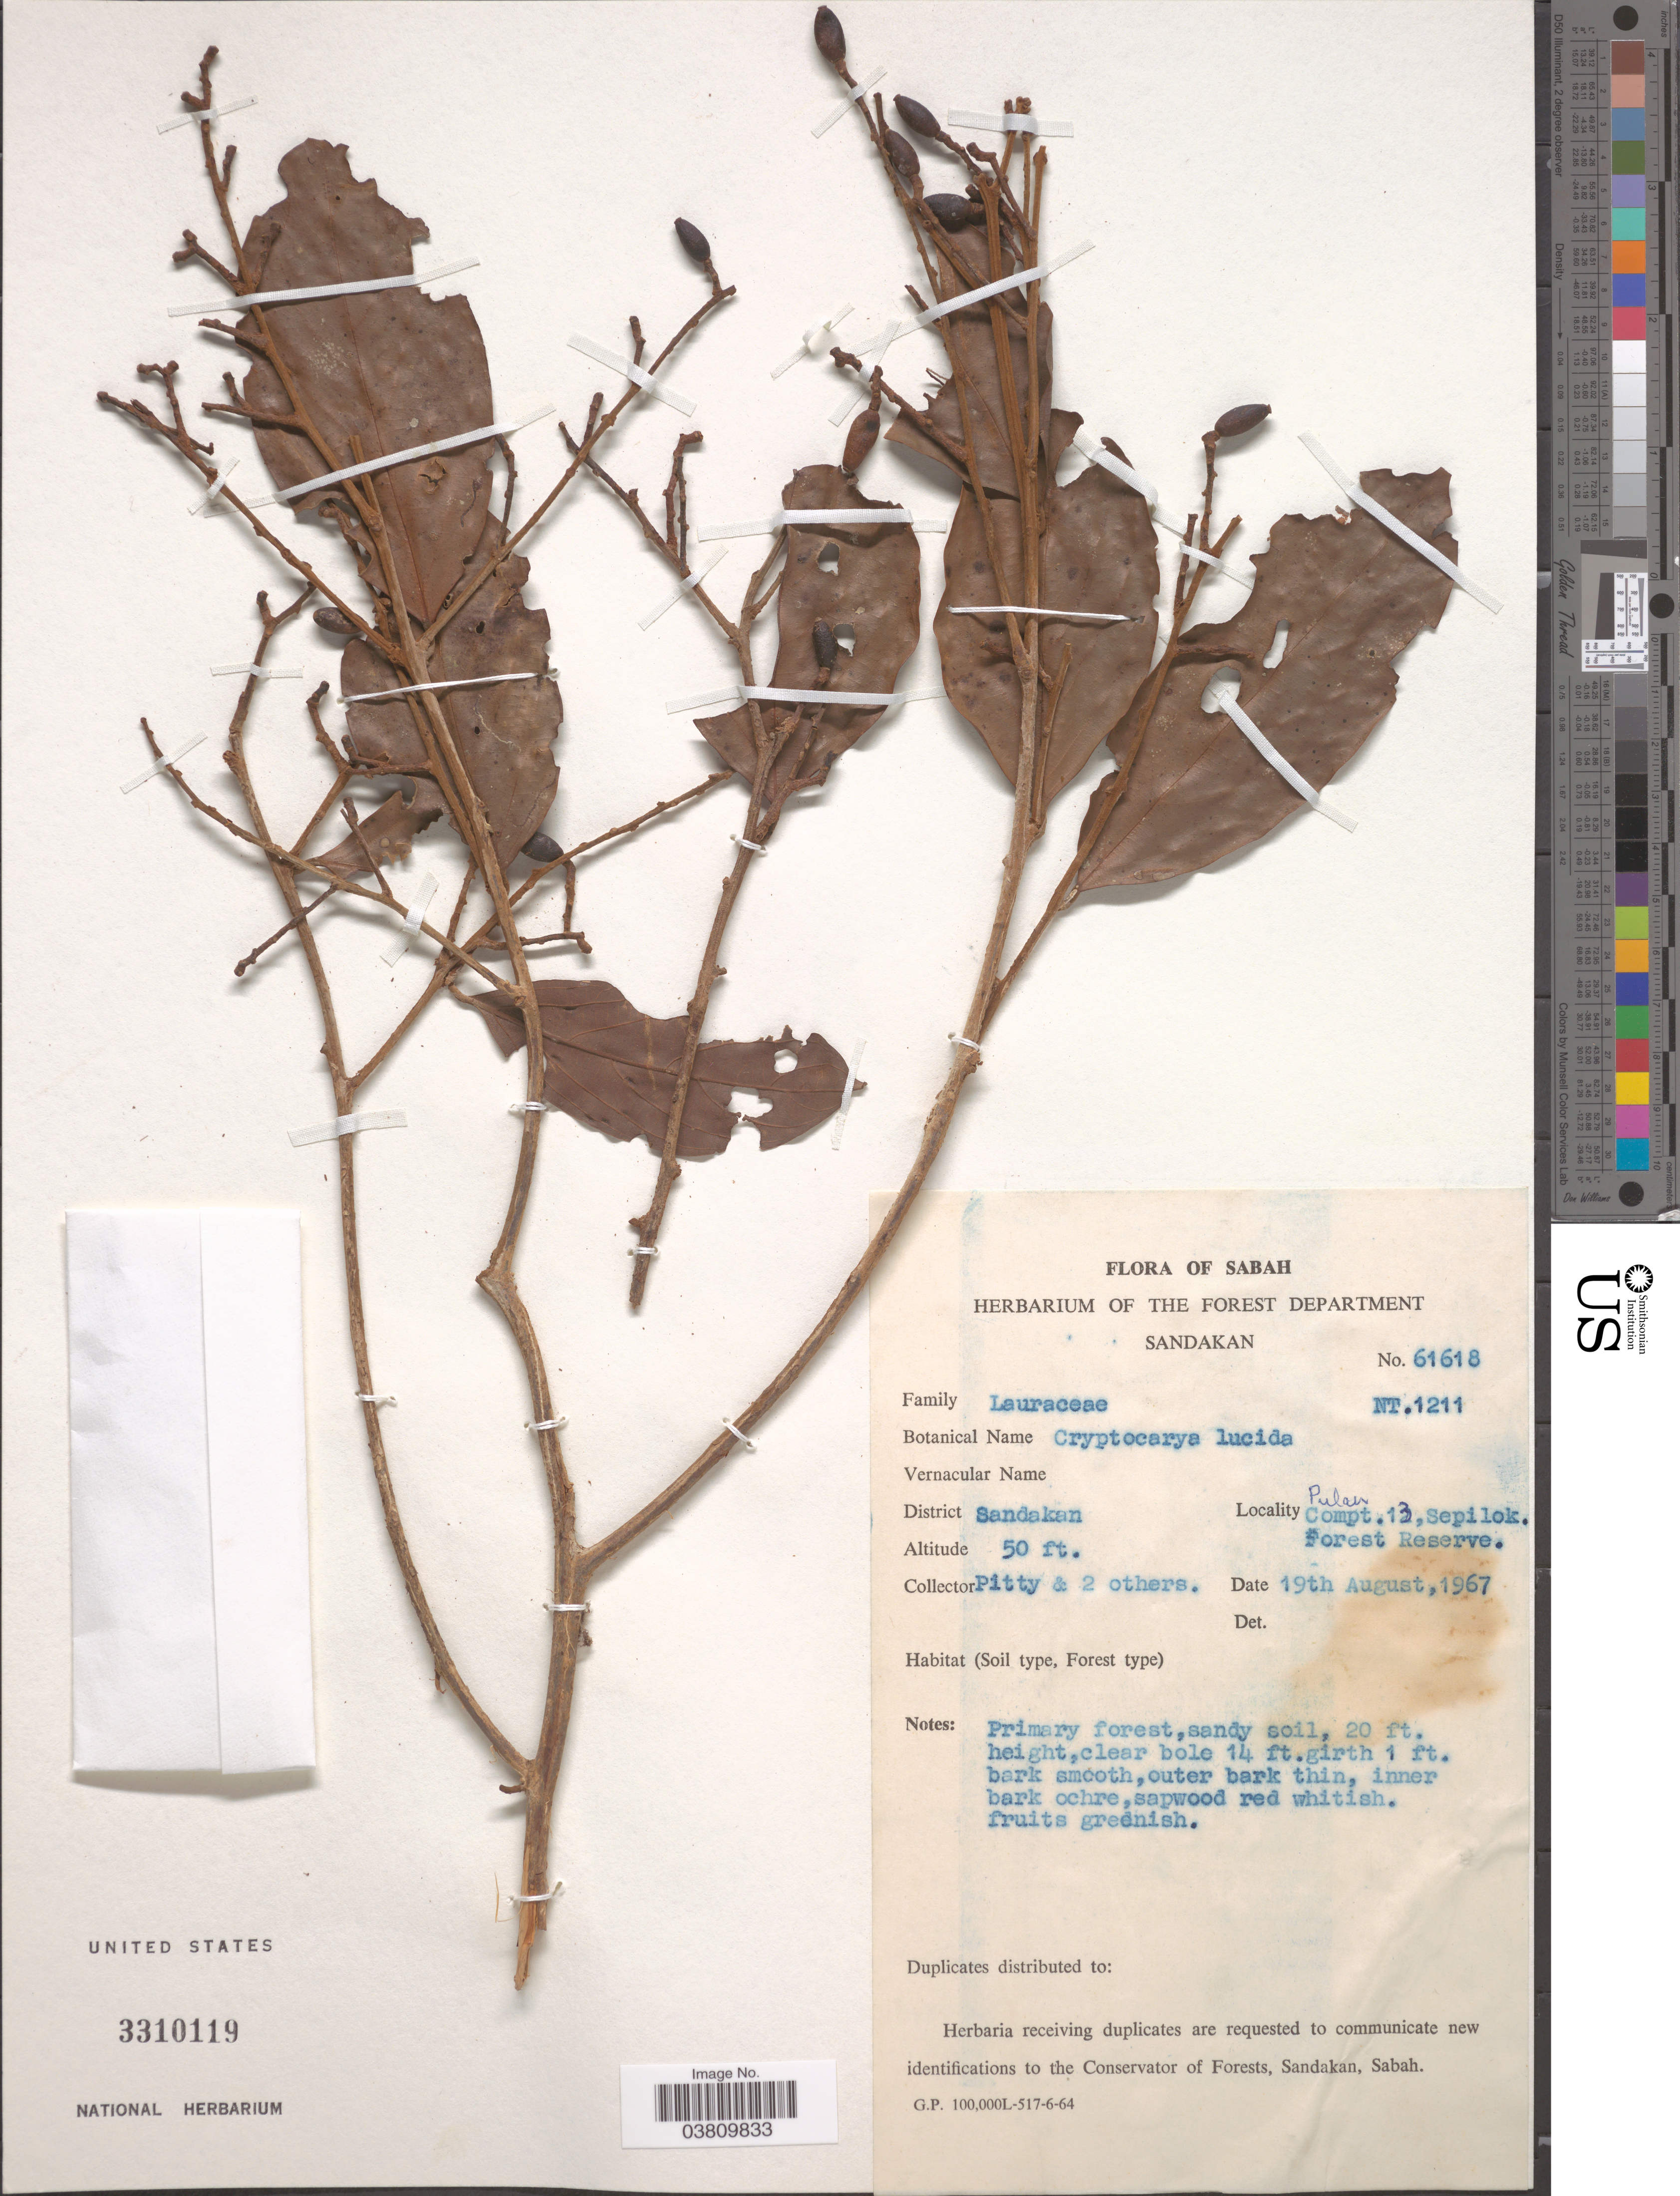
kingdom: Plantae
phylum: Tracheophyta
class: Magnoliopsida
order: Laurales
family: Lauraceae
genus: Cryptocarya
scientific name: Cryptocarya lucida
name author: Blume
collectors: -- Pitty & et al.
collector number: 61618 / NT.1211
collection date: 1967-08-19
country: Malaysia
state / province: Sabah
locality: District Sandakan. Pulen Compt. 13, Sepilok. Forest Reserve.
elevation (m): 15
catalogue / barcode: US 3310119